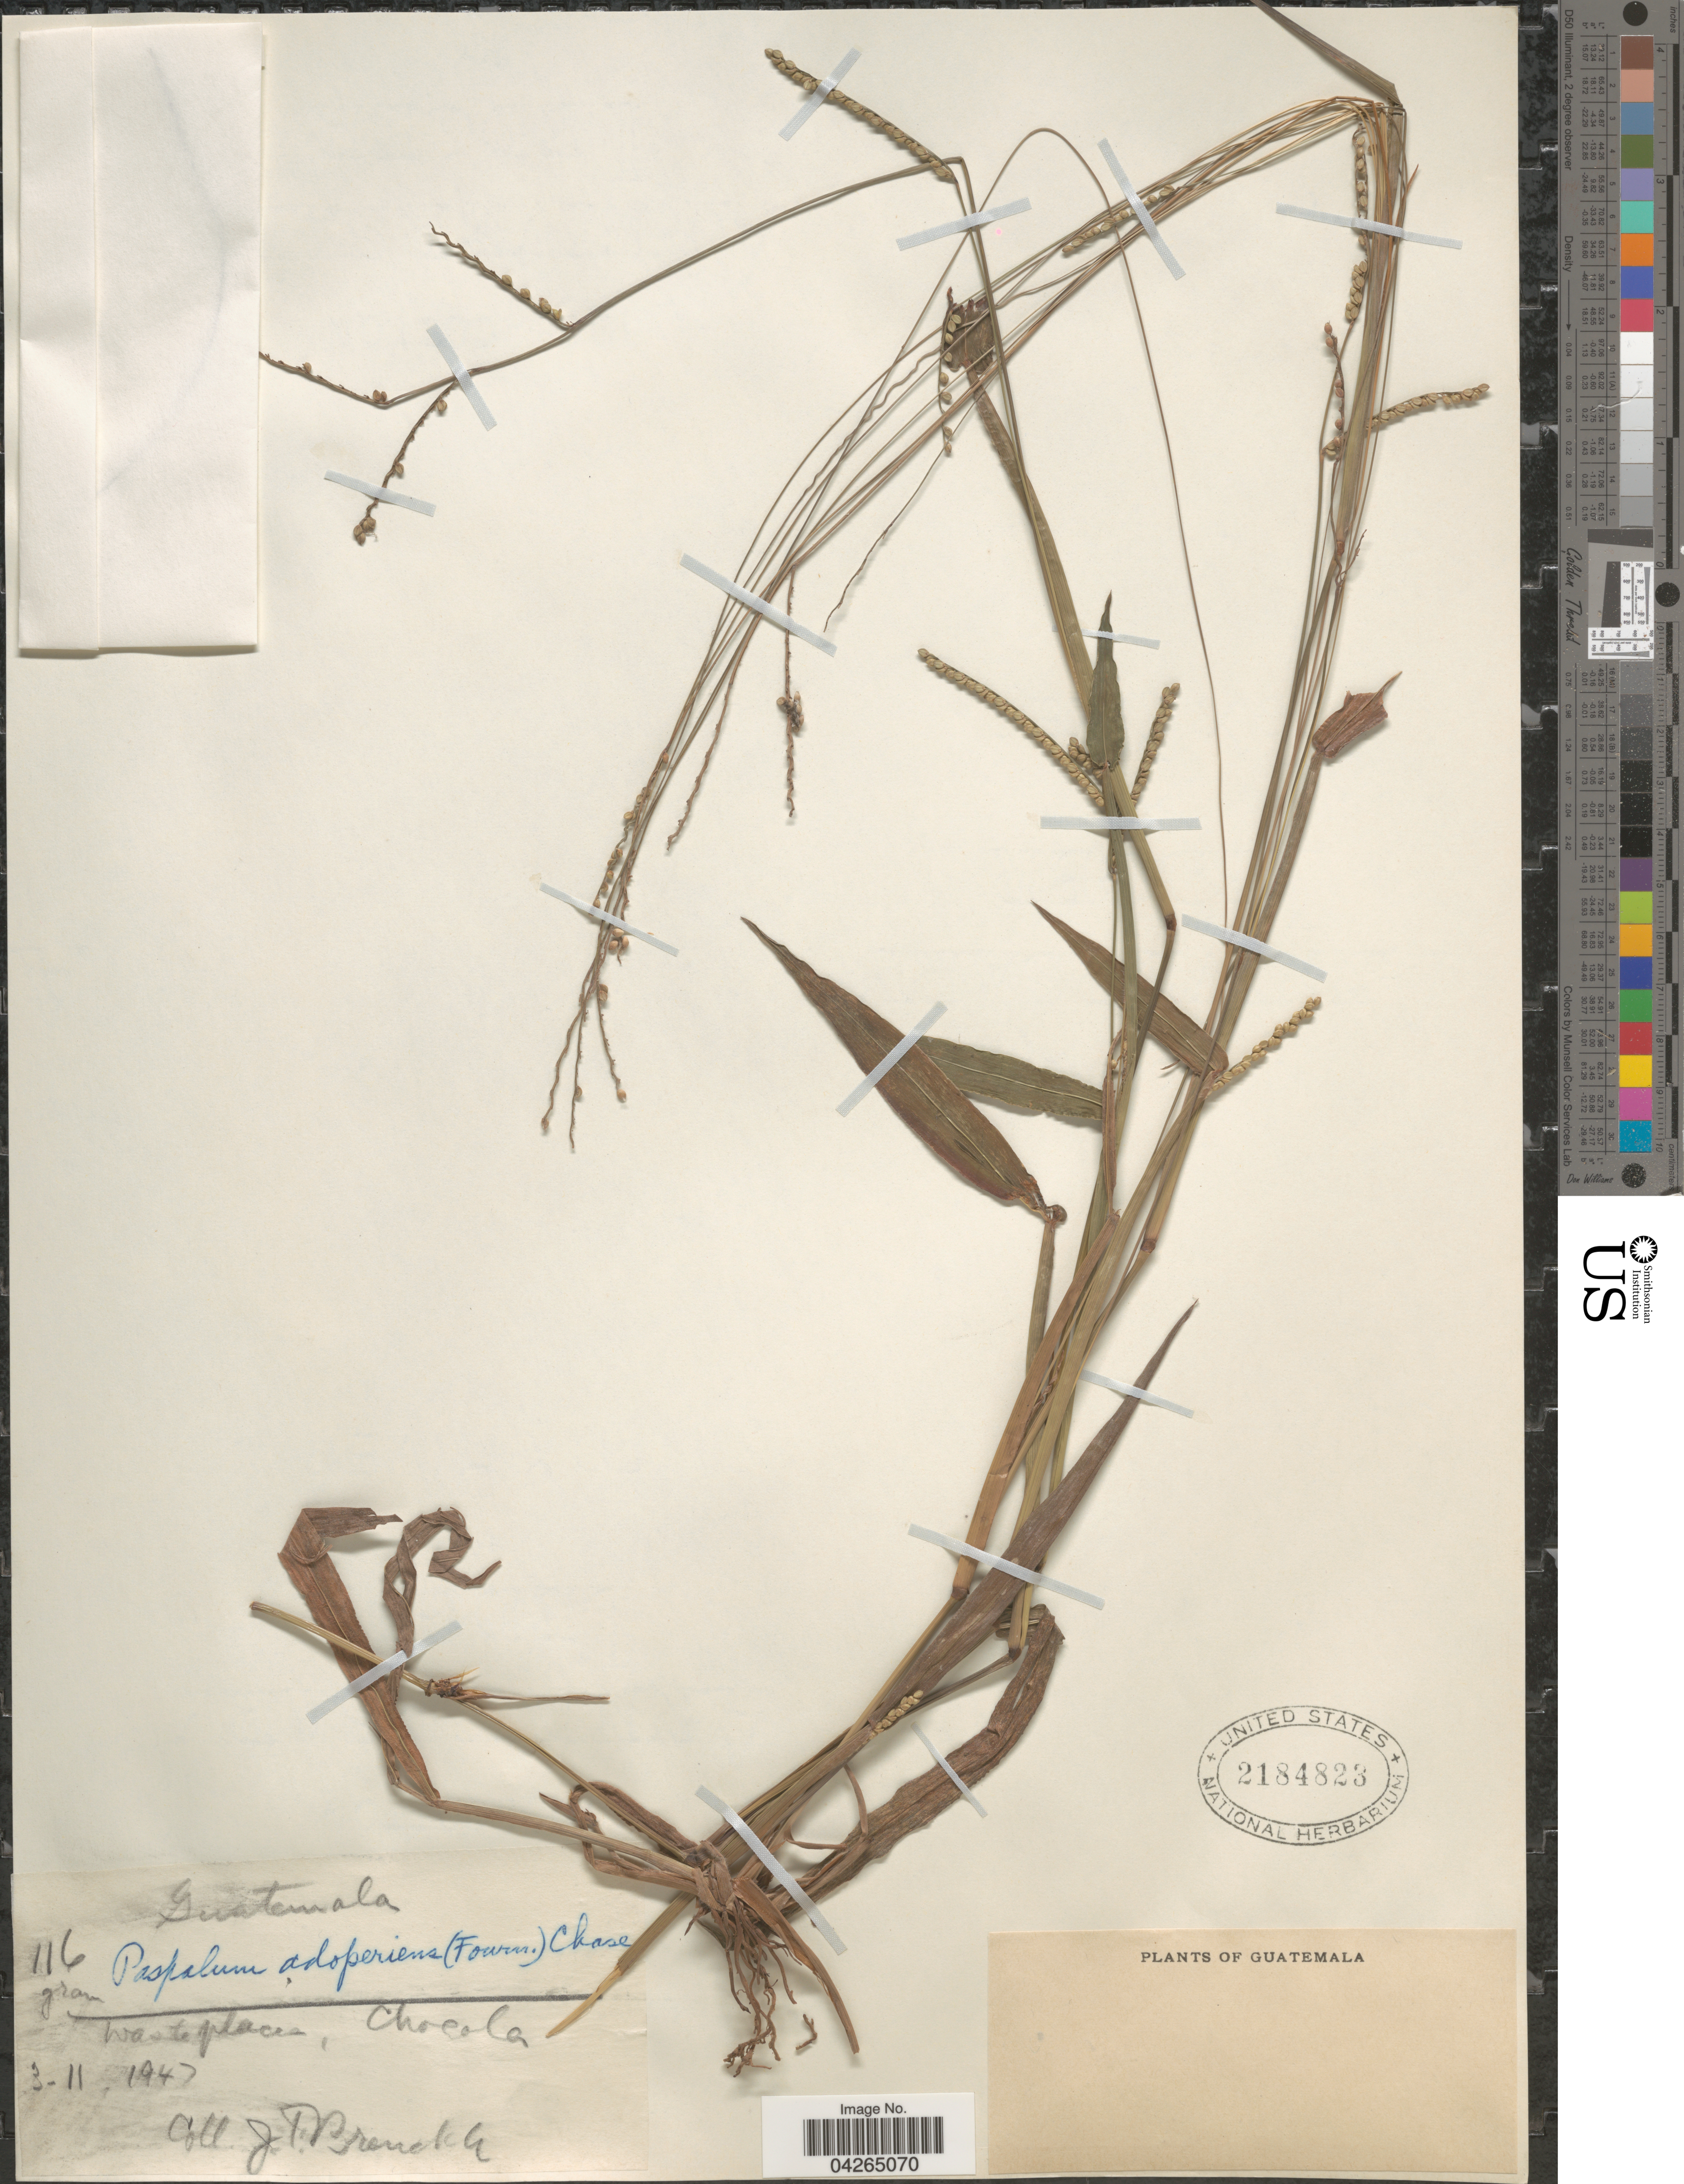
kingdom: Plantae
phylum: Tracheophyta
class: Liliopsida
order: Poales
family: Poaceae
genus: Paspalum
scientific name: Paspalum adoperiens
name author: (E. Fourn.) Chase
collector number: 116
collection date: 1947-03-11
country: Guatemala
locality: Chocola.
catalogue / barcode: US 2184823